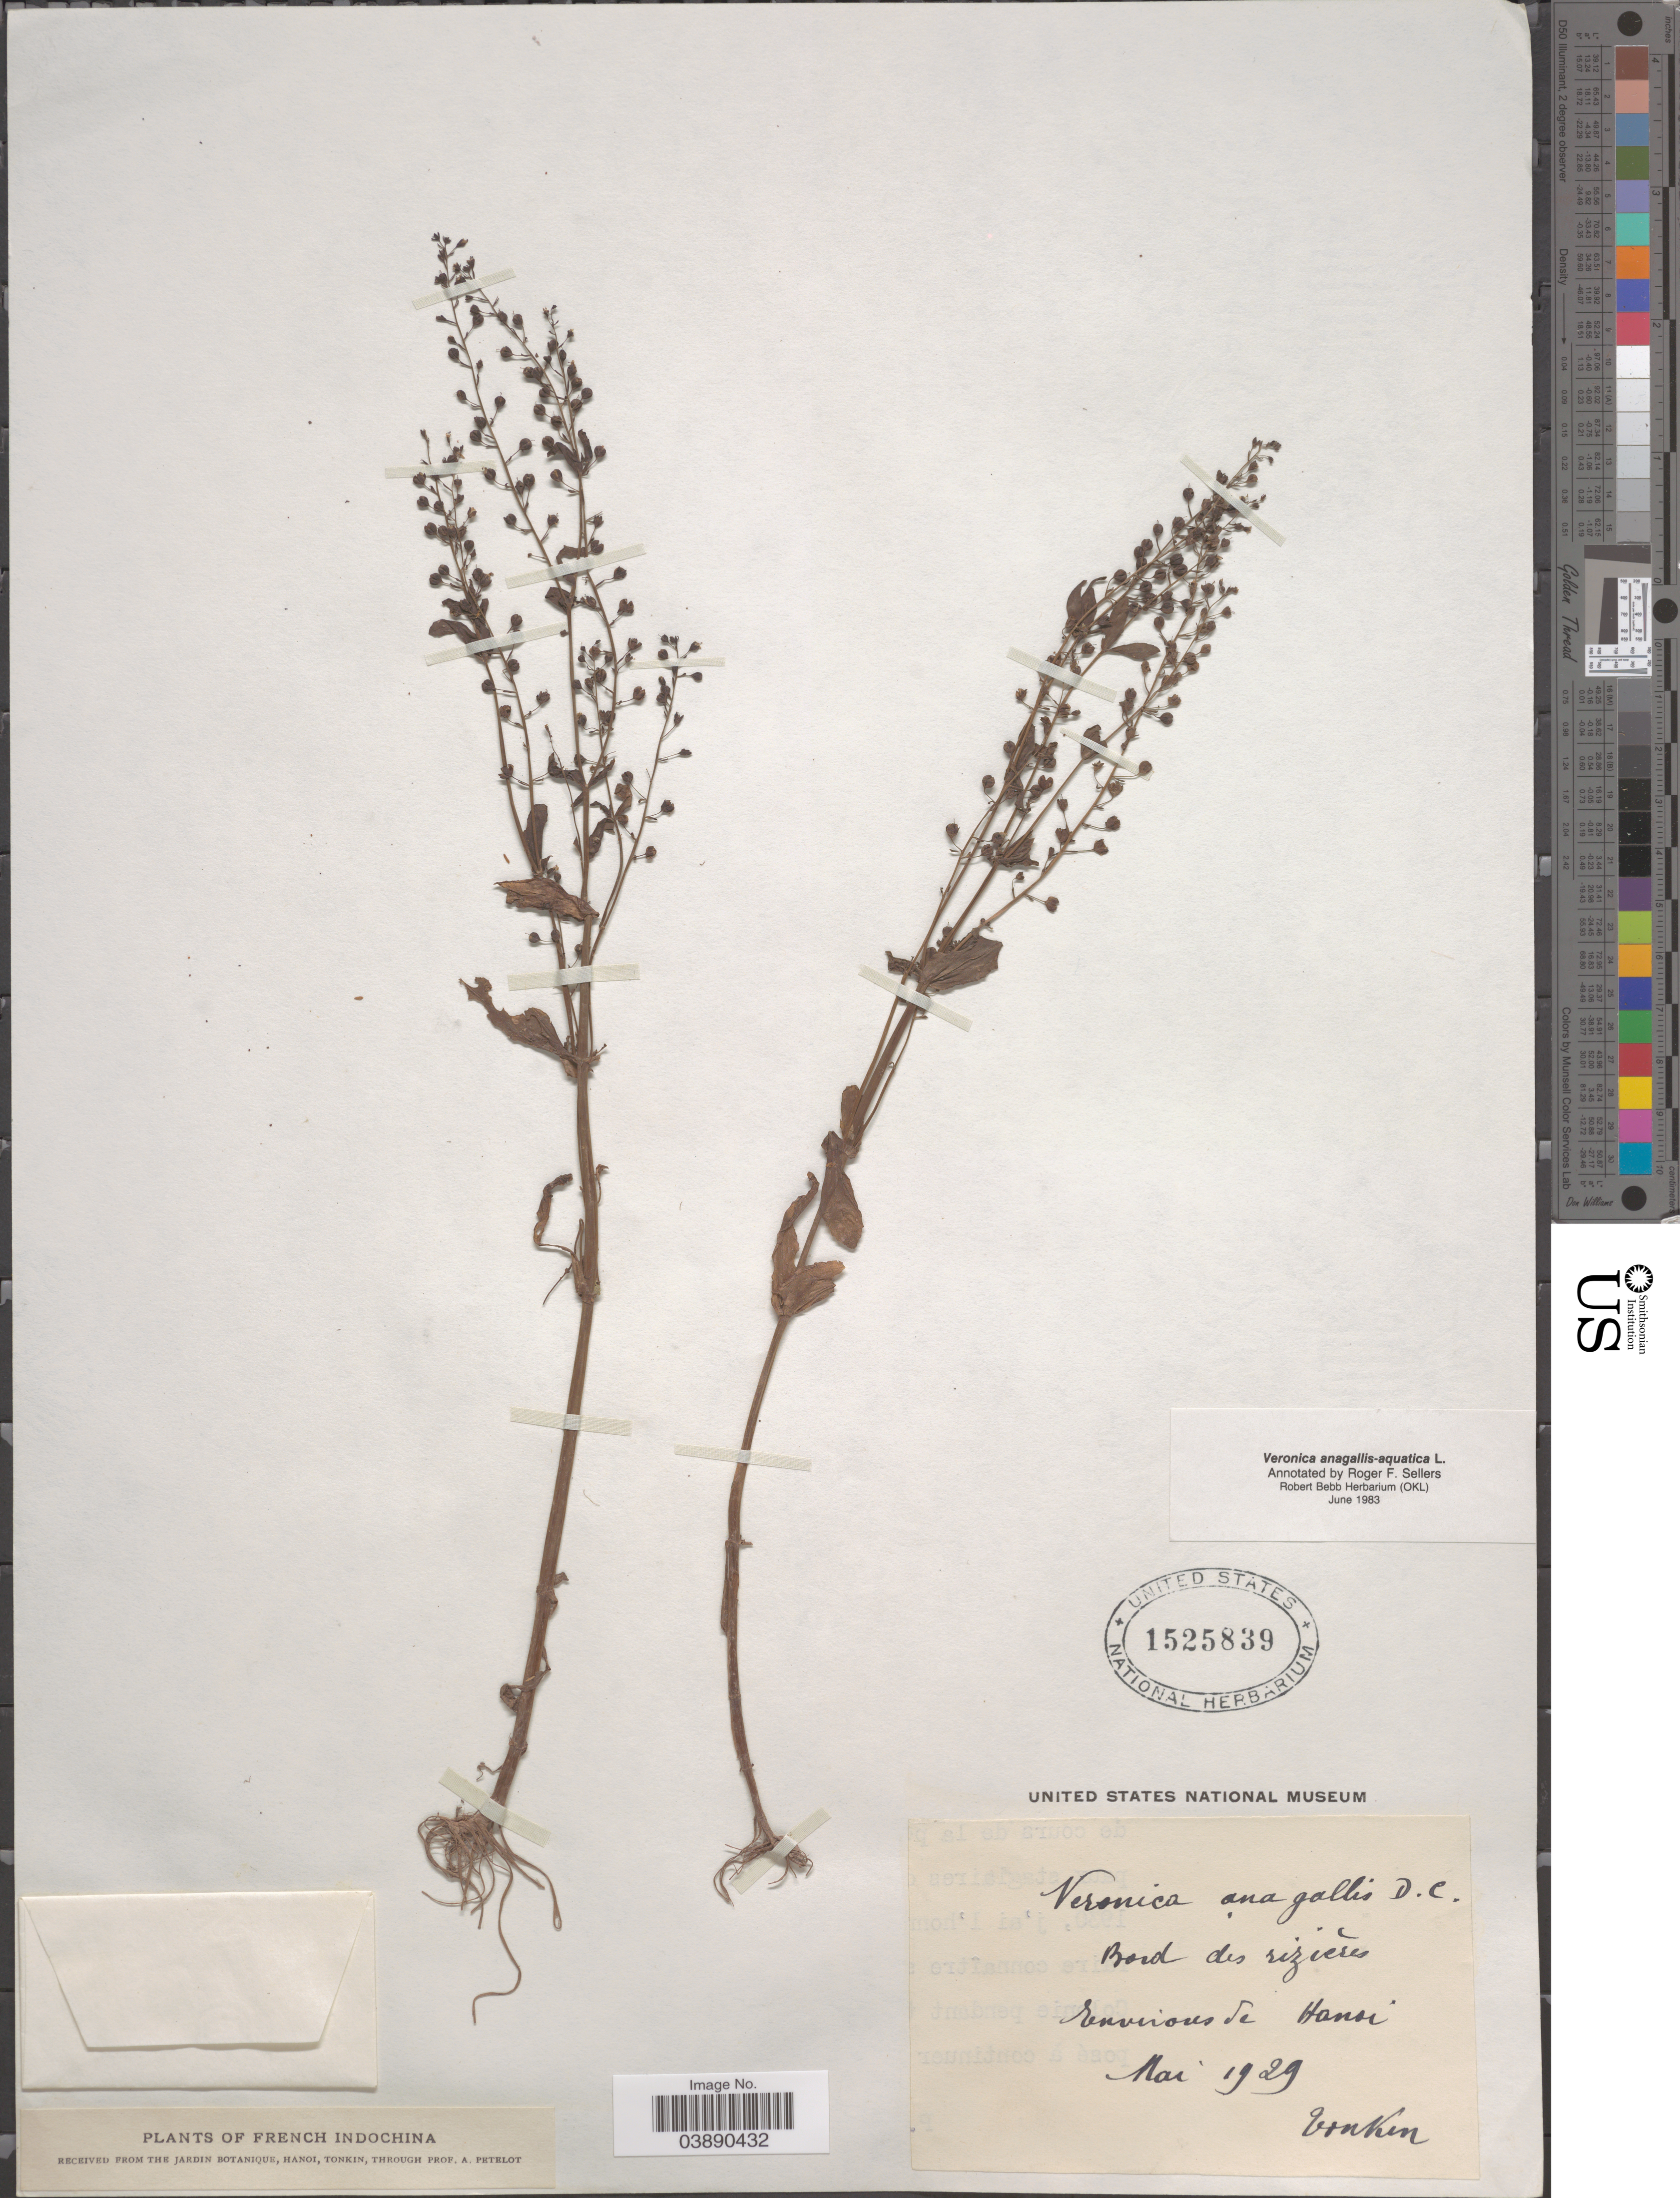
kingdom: Plantae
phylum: Tracheophyta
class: Magnoliopsida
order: Lamiales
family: Plantaginaceae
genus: Veronica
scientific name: Veronica undulata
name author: Wall.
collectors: P. A. Pételot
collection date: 1929-05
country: Vietnam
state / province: Ha Noi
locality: French Indochina. Environs de Hanoi.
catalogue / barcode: US 1525839